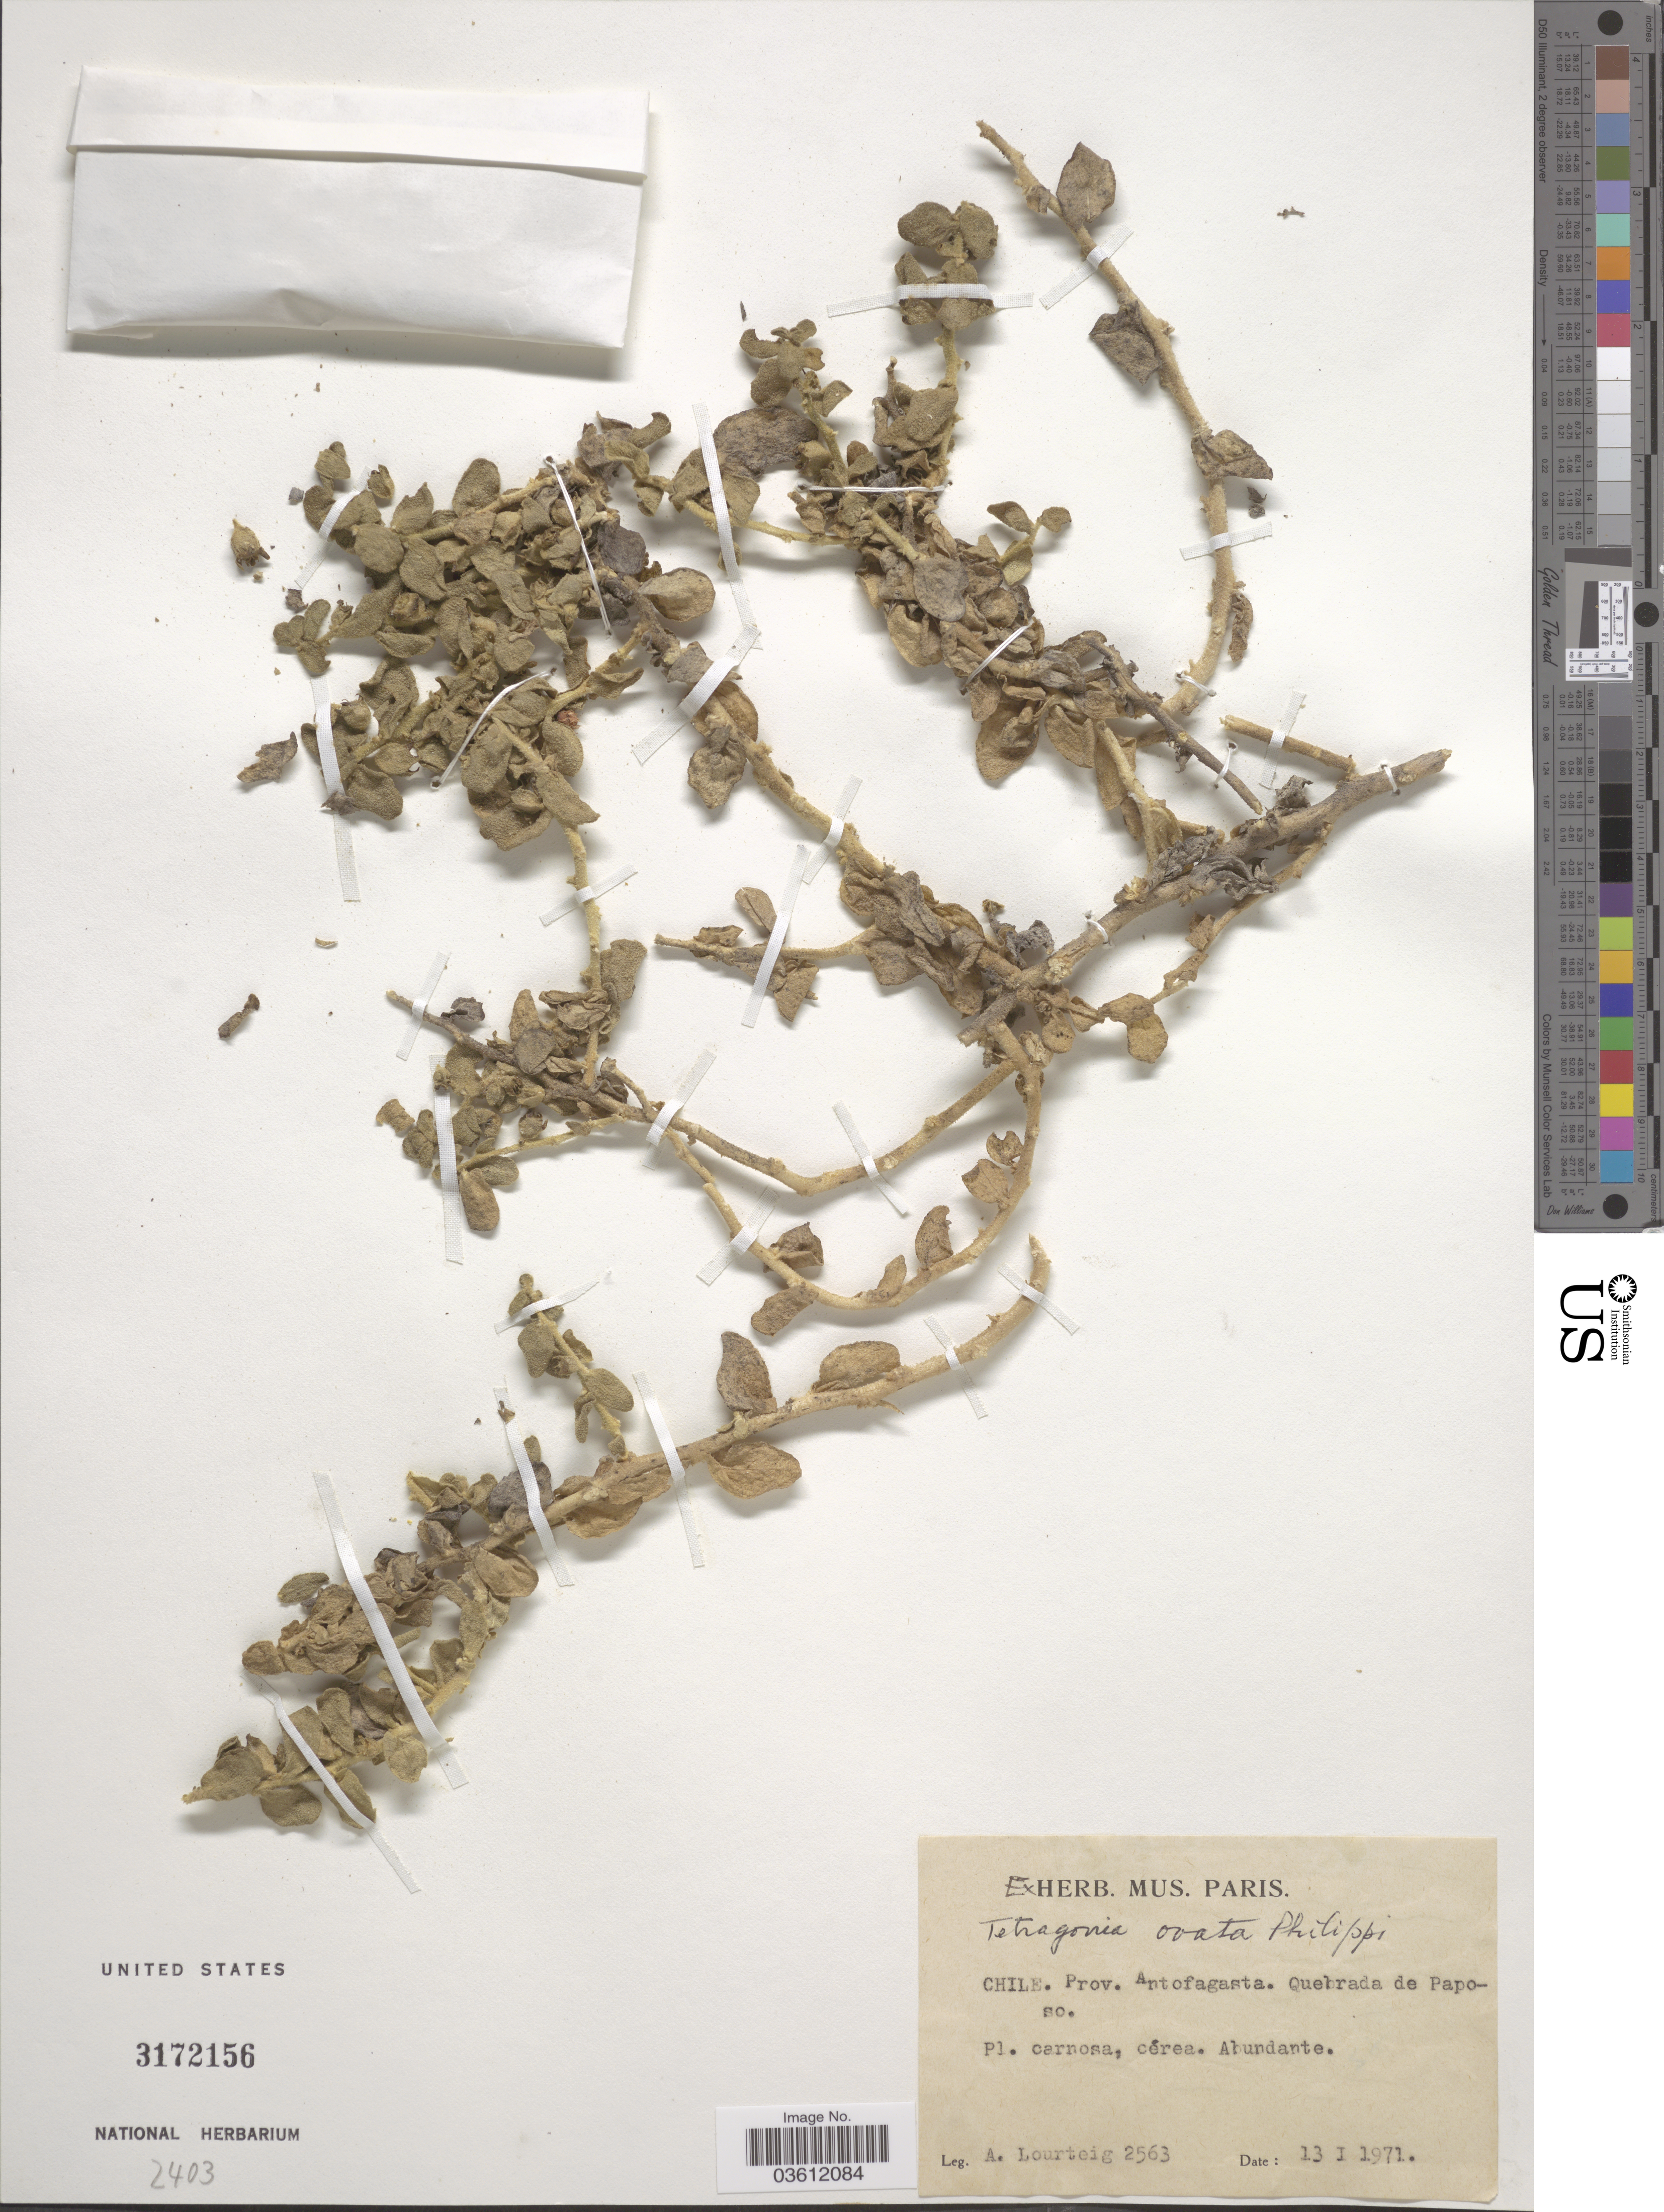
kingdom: Plantae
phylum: Tracheophyta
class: Magnoliopsida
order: Caryophyllales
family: Aizoaceae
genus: Tetragonia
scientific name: Tetragonia ovata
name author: Phil.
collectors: A. Lourteig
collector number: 2563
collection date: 1971-01-13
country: Chile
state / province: Antofagasta (II)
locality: Antofagasta. Quebrada de Paposo.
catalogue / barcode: US 3172156